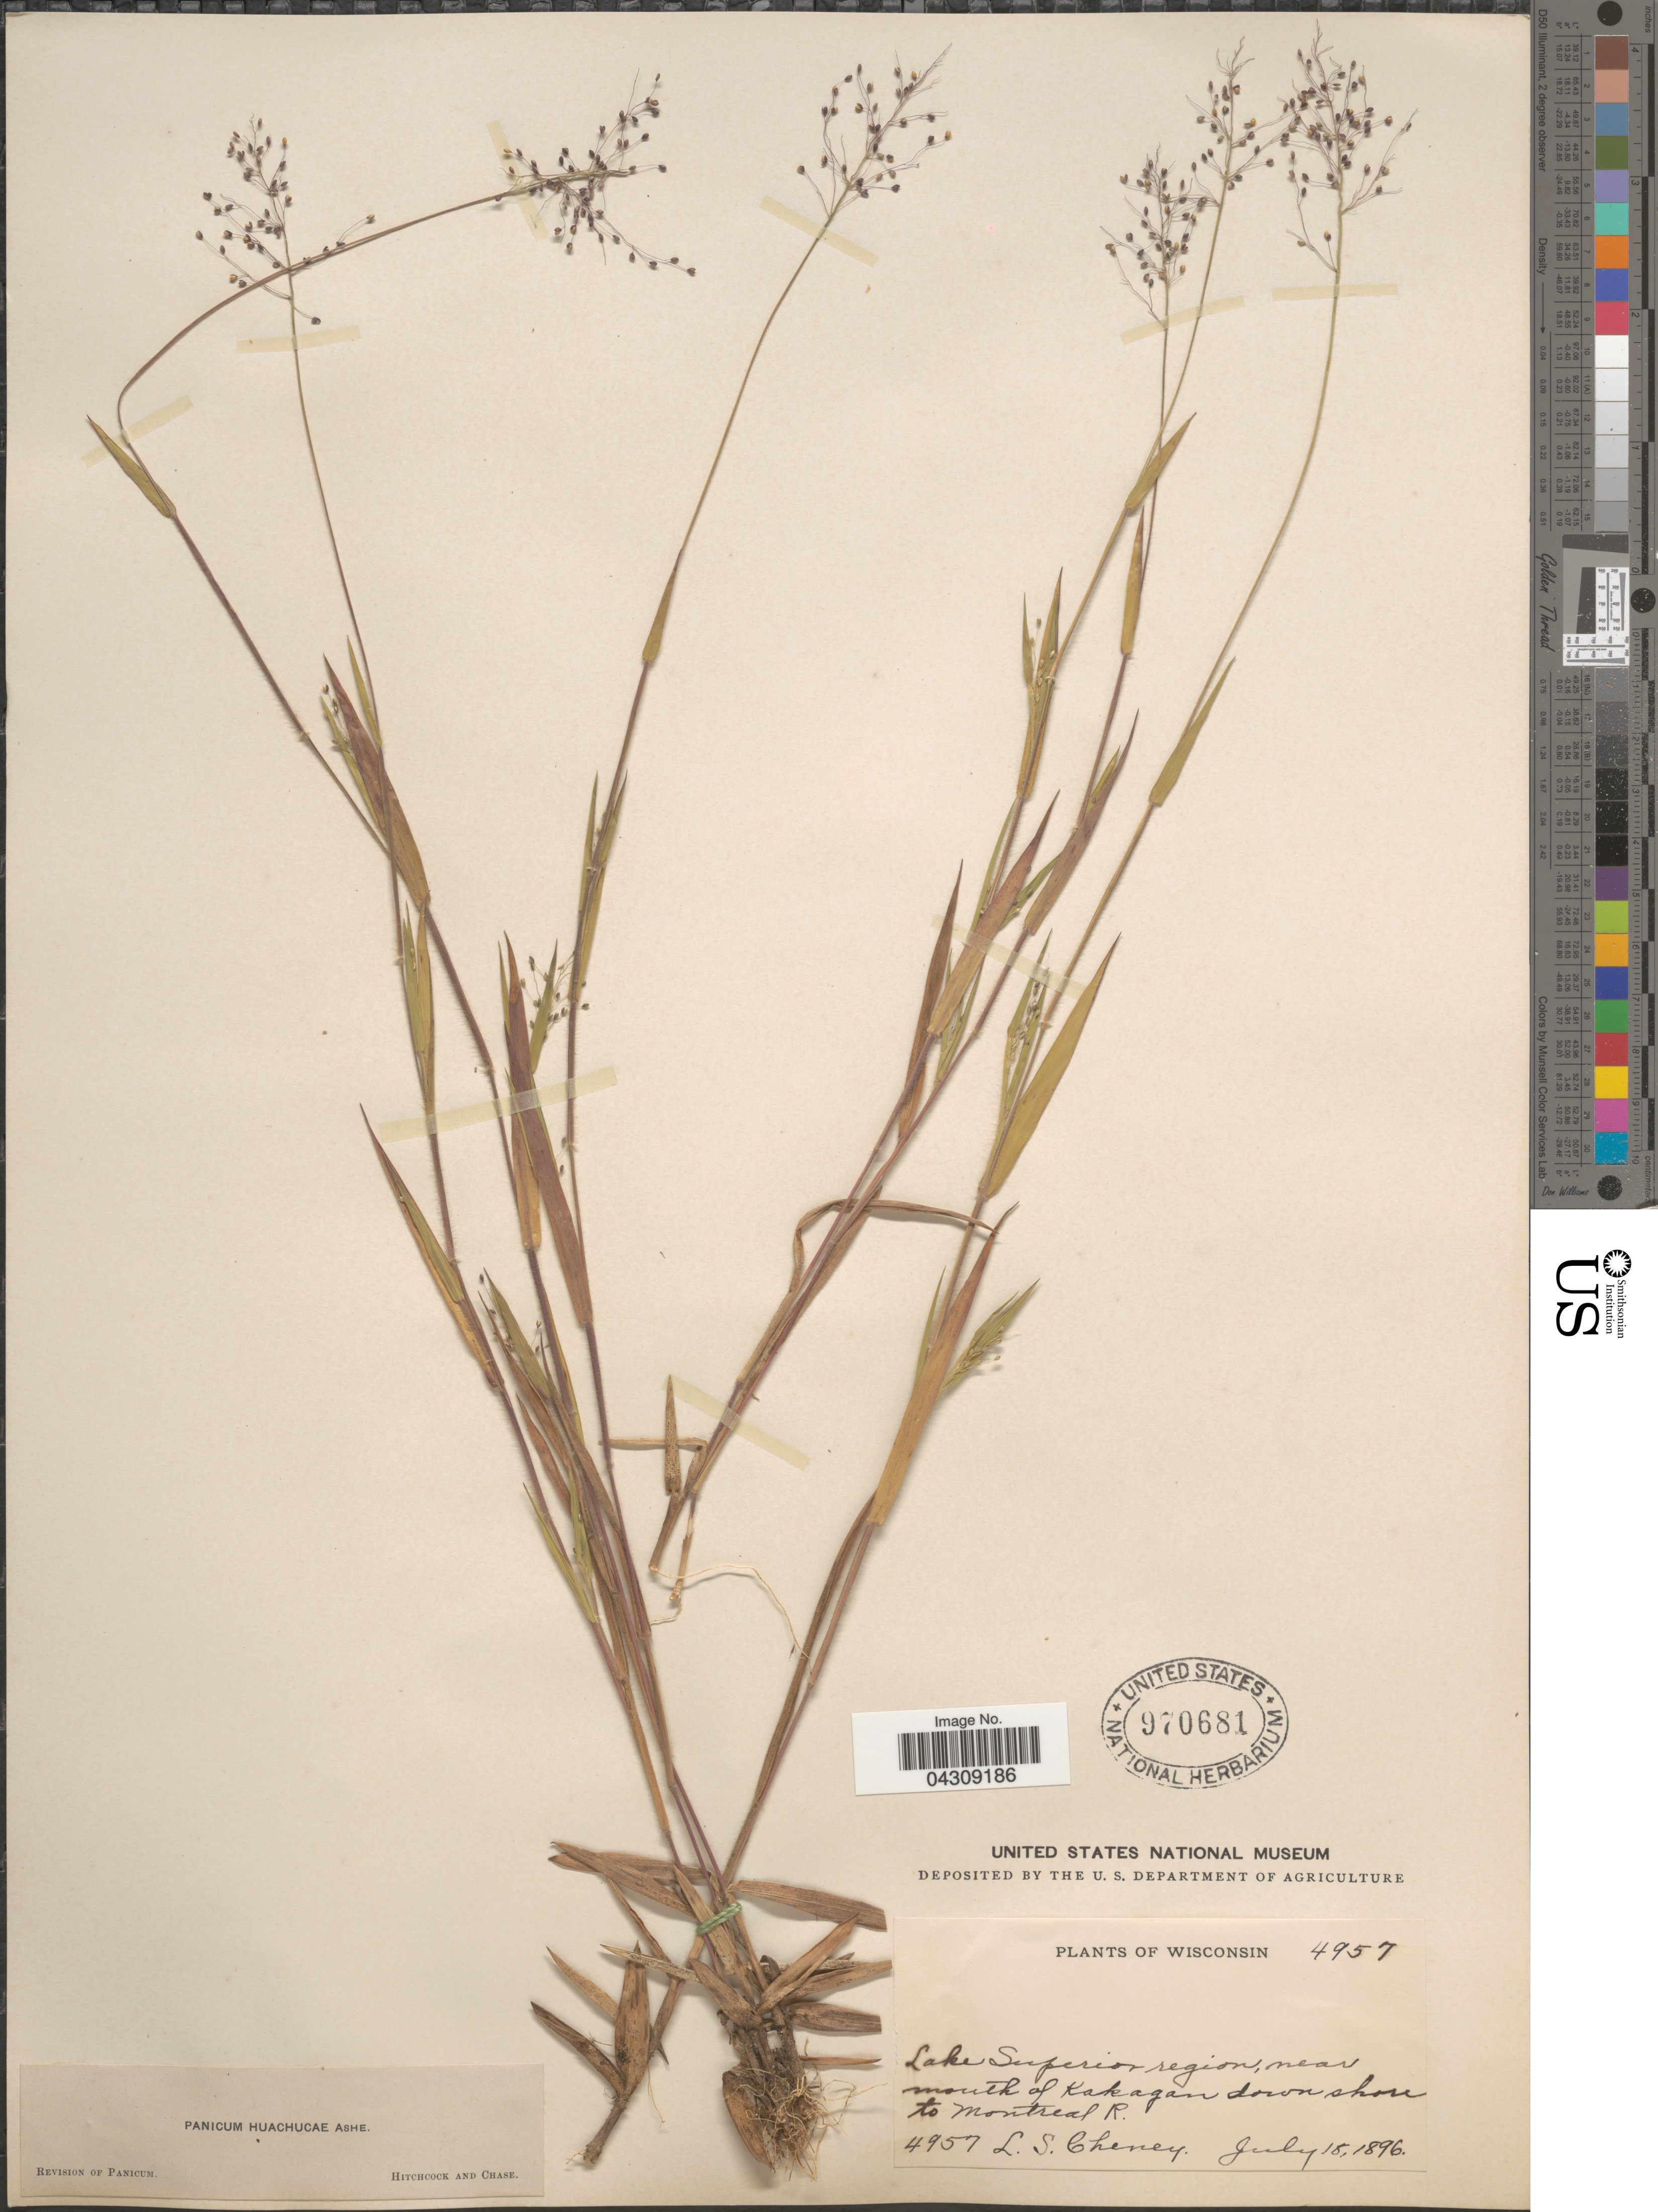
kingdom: Plantae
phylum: Tracheophyta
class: Liliopsida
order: Poales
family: Poaceae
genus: Dichanthelium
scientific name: Dichanthelium acuminatum var. acuminatum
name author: (Sw.) Gould & C.A. Clark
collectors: L. Cheney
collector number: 4957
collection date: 1896-07-18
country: United States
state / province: Wisconsin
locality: Lake Superior region, near mouth of Kakagan down shore to Montreal R.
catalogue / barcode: US 970681